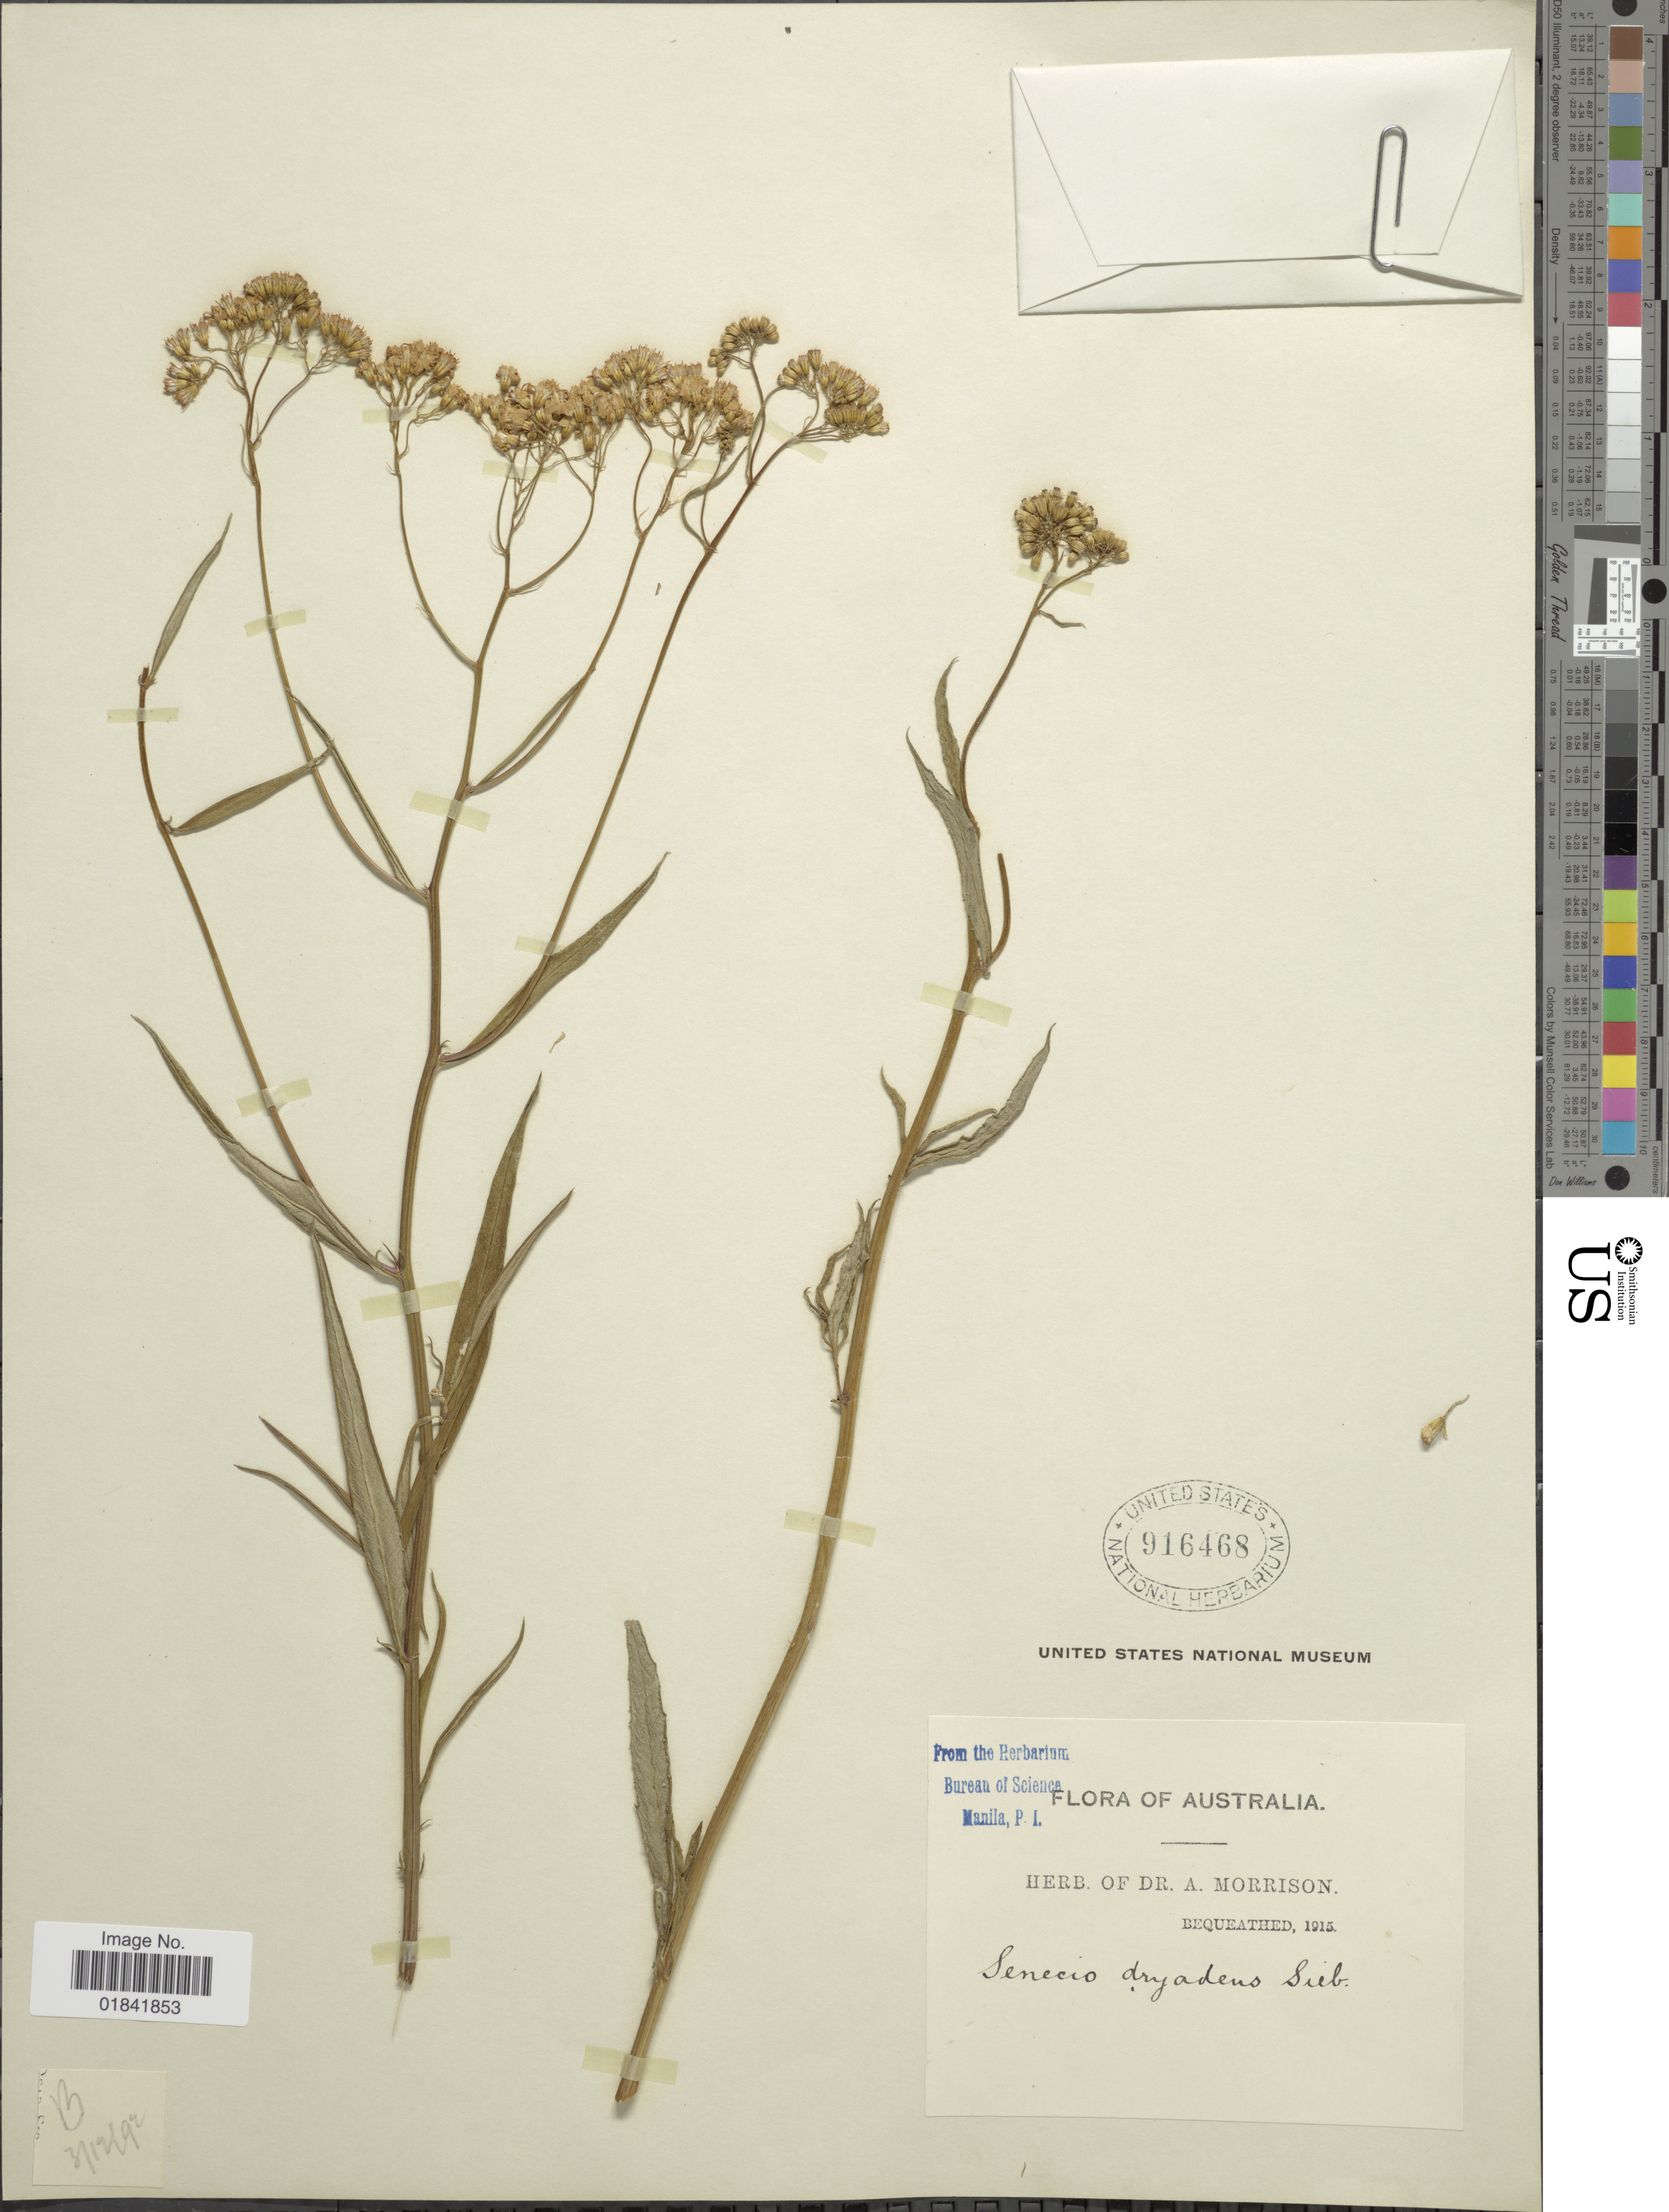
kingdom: Plantae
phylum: Tracheophyta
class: Magnoliopsida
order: Asterales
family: Asteraceae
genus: Senecio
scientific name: Senecio linearifolius var. linearifolius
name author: A. Rich.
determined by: Strong, Mark T., (BOT), Smithsonian Institution - National Museum of Natural History (UNITED STATES)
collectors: ex herb. Dr. A. Morrison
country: Australia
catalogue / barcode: US 916468